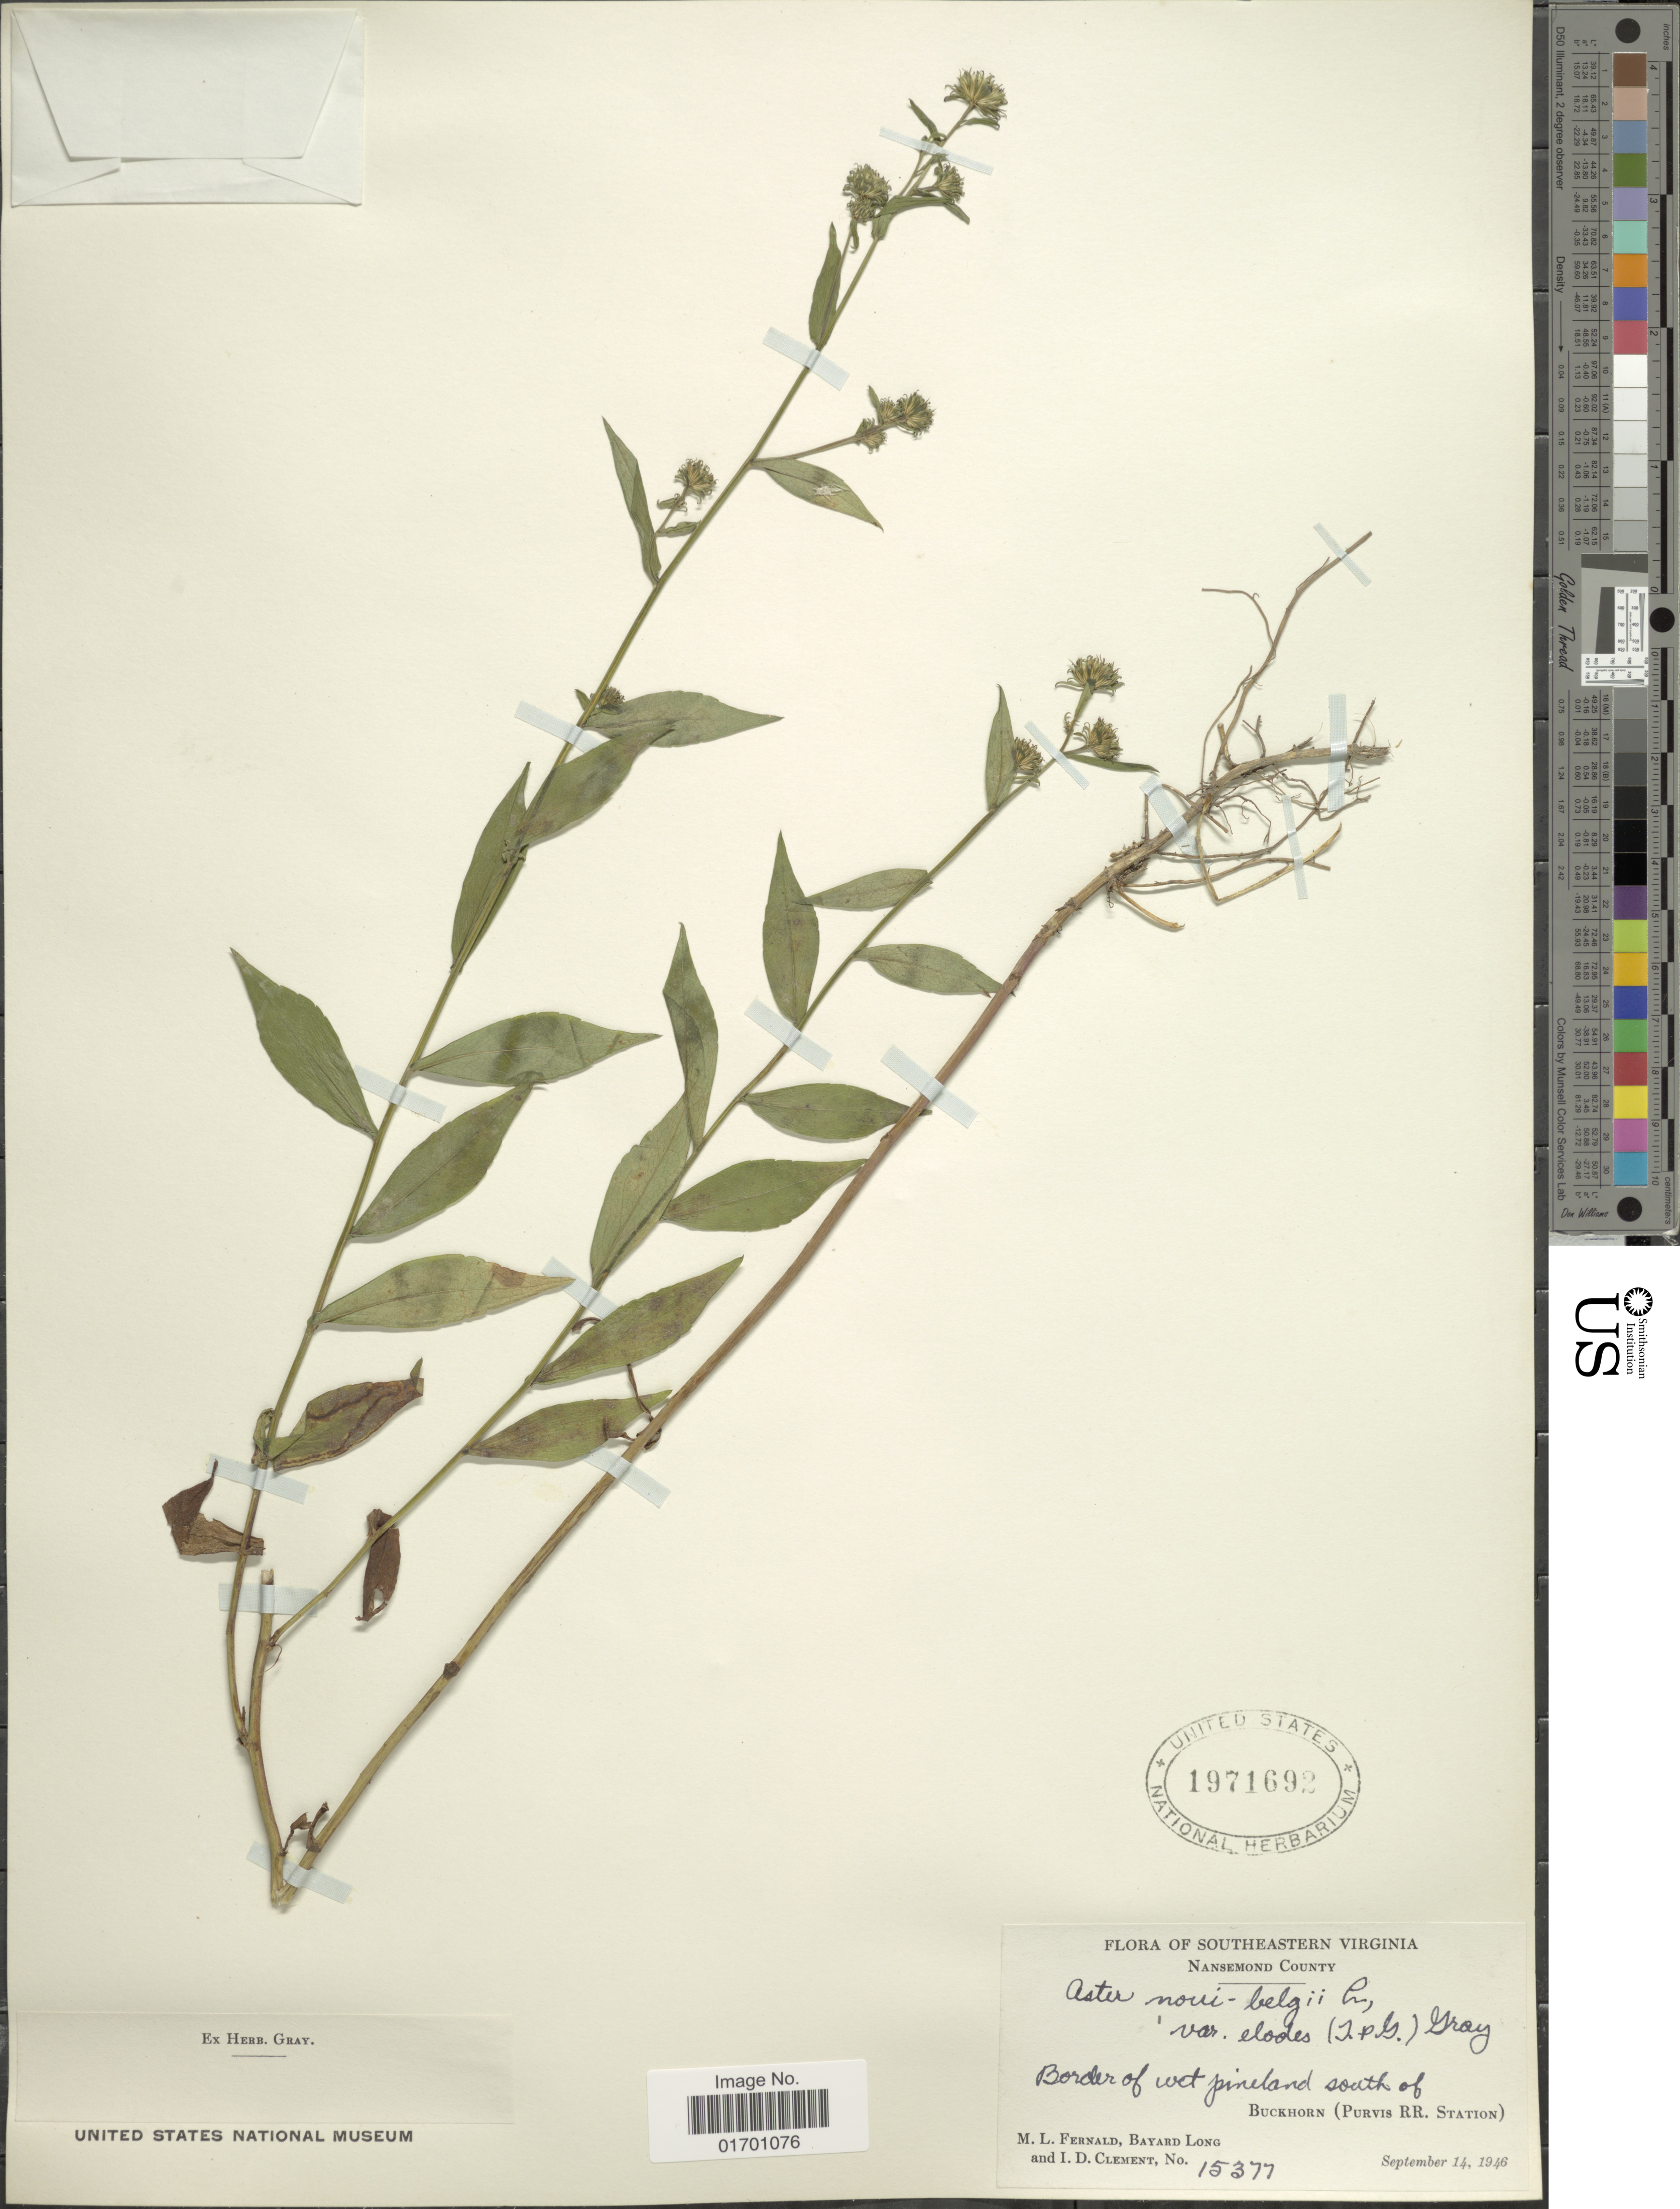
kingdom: Plantae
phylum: Tracheophyta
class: Magnoliopsida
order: Asterales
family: Asteraceae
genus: Symphyotrichum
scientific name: Symphyotrichum novi-belgii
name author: (L.) G.L. Nesom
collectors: M. L. Fernald, B. Long & I. Clement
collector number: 15377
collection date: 1946-09-14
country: United States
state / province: Virginia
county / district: City of Suffolk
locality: Southeastern Virginia. Nansemond County. Border of wet pineland south of Buckhorn (Purvis RR. Station).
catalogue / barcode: US 1971692